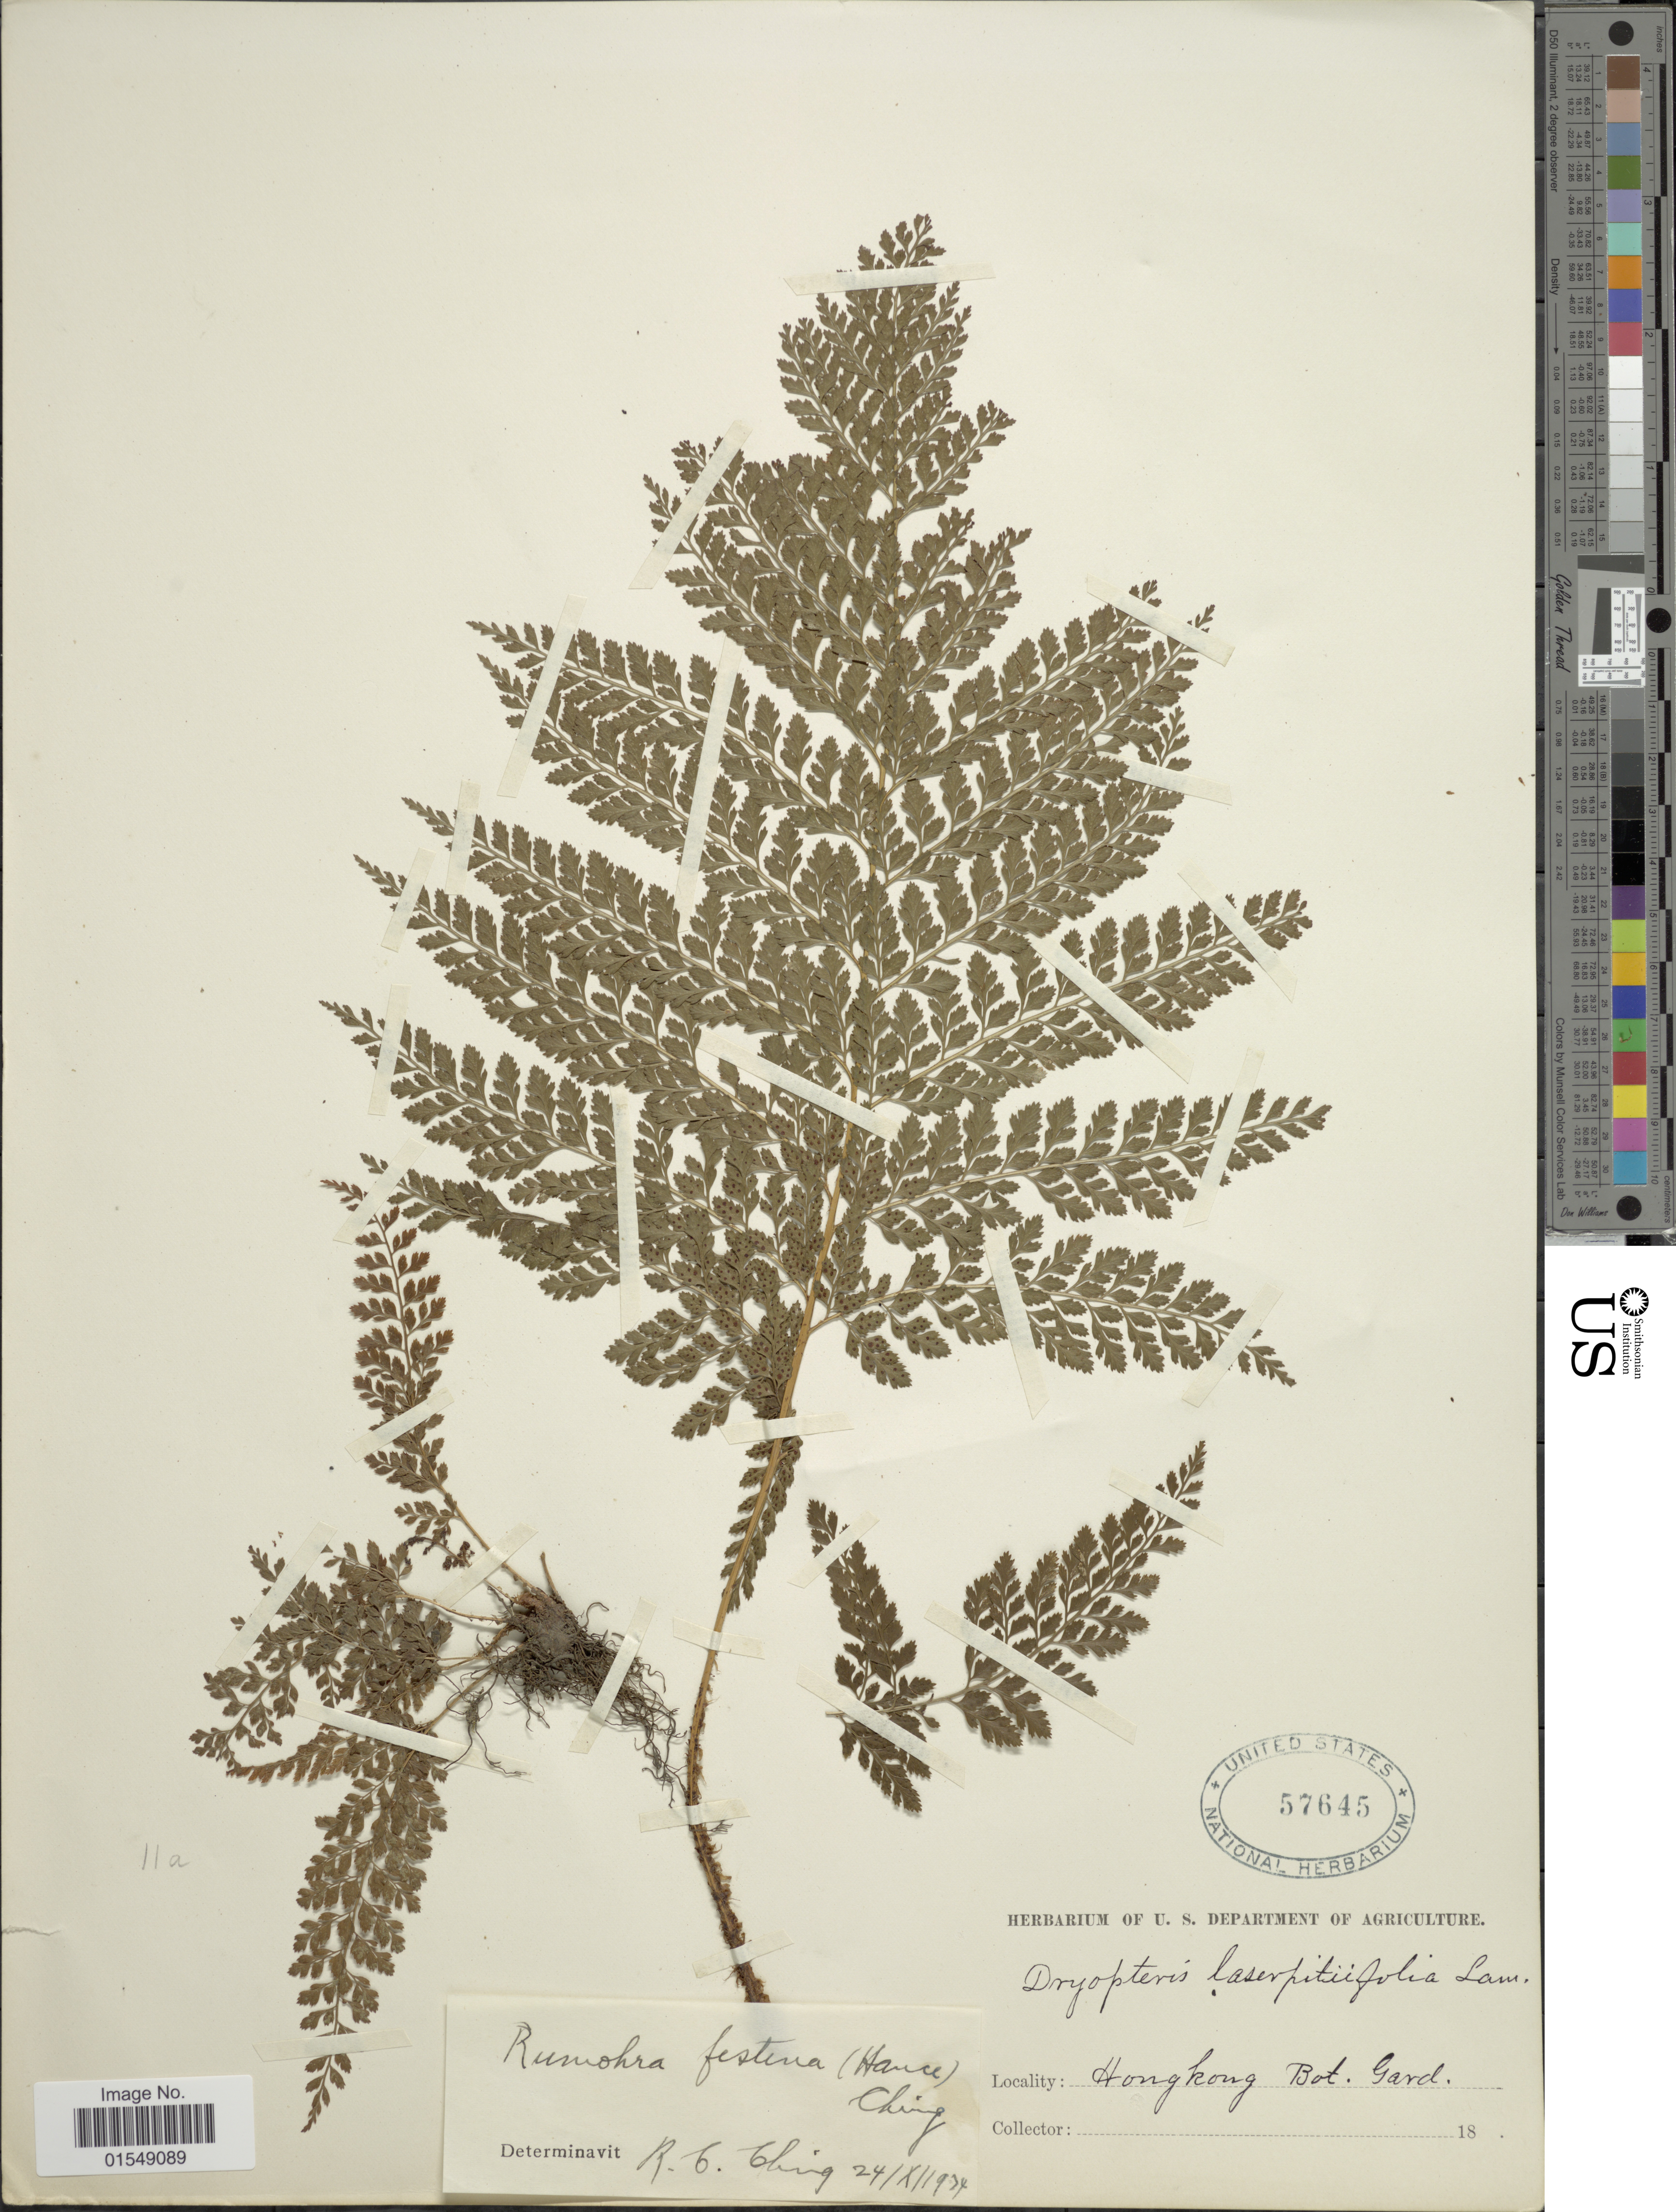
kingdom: Plantae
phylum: Tracheophyta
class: Polypodiopsida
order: Polypodiales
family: Dryopteridaceae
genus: Arachniodes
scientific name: Arachniodes festina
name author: (Hance) Ching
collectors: Facchini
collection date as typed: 18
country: China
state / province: Hong Kong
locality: Hong Kong Bot. Gard.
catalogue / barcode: US 57645